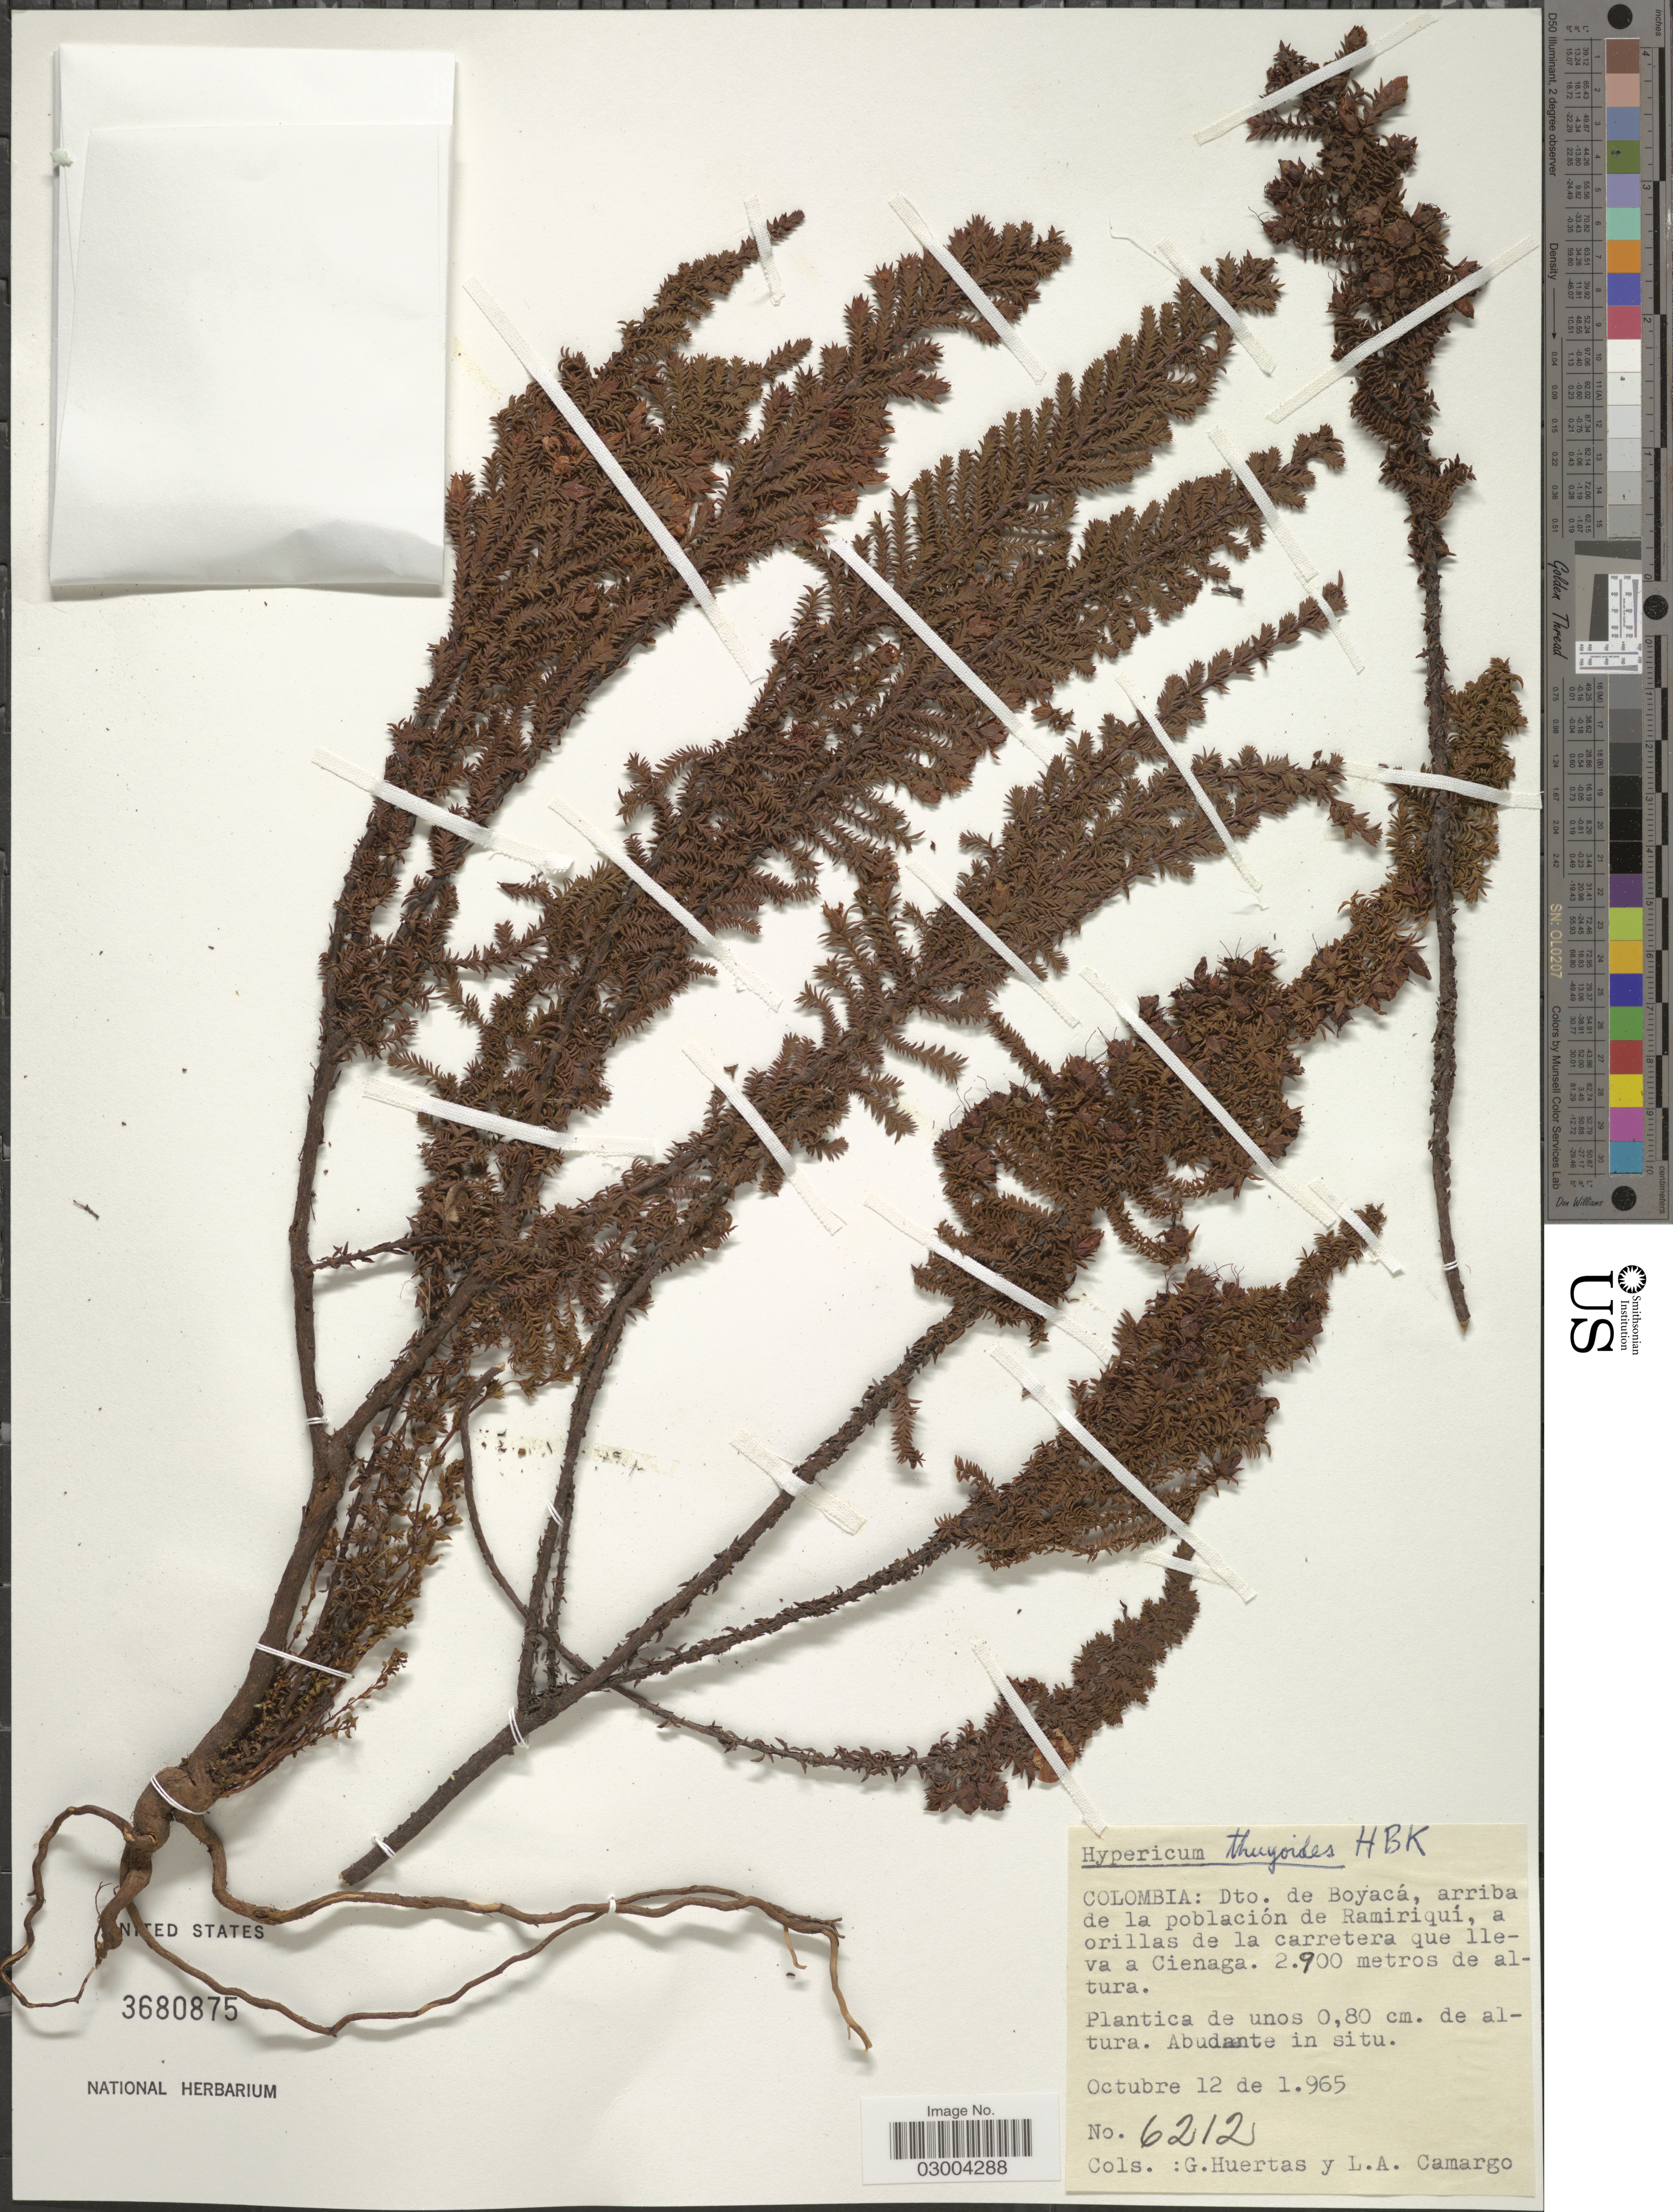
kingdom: Plantae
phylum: Tracheophyta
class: Magnoliopsida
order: Malpighiales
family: Hypericaceae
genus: Hypericum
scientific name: Hypericum thuyoides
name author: Kunth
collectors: G. Huertas & L. A. Camargo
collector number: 6212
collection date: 1965-10-12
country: Colombia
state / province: Boyacá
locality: Dto. de Boyacá, arriba de la población de Ramiriquí, a orillas de la carretera que lleva a Cienaga.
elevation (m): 2900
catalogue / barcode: US 3680875